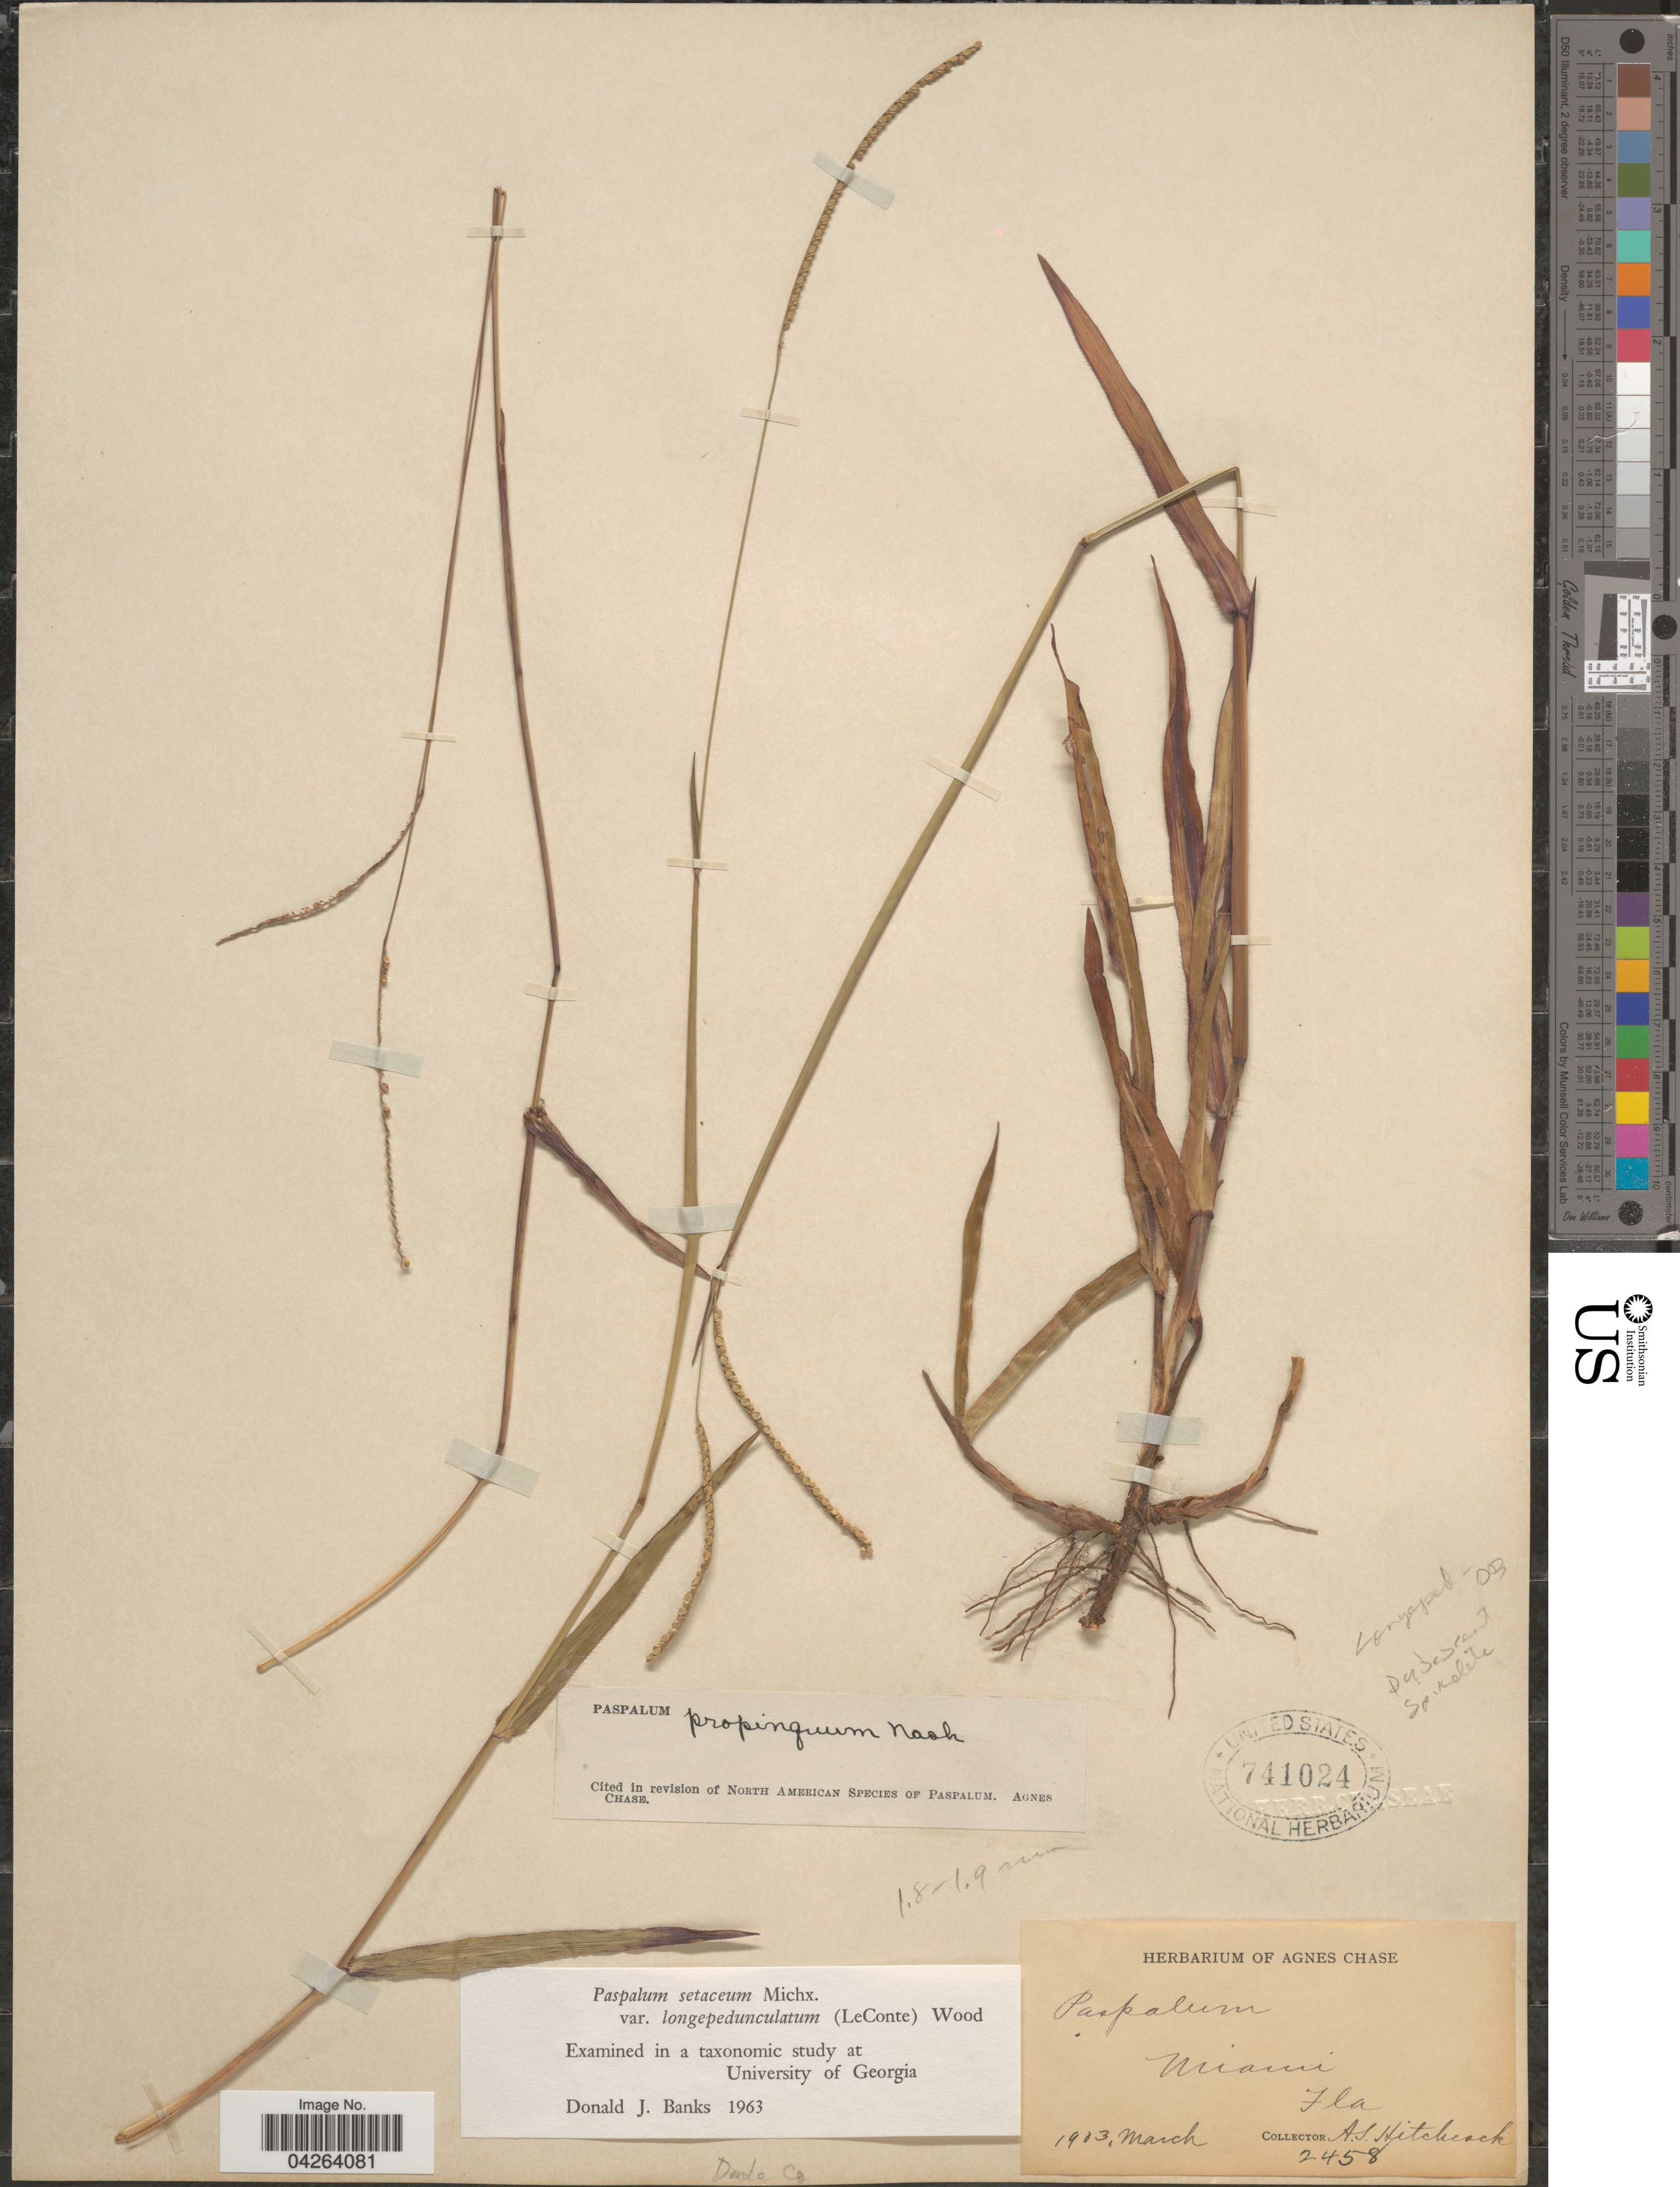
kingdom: Plantae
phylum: Tracheophyta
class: Liliopsida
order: Poales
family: Poaceae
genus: Paspalum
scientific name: Paspalum setaceum var. longipedunculatum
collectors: A. S. Hitchcock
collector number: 2458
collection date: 1903-03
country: United States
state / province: Florida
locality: Miami. Dade Co.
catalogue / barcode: US 741024